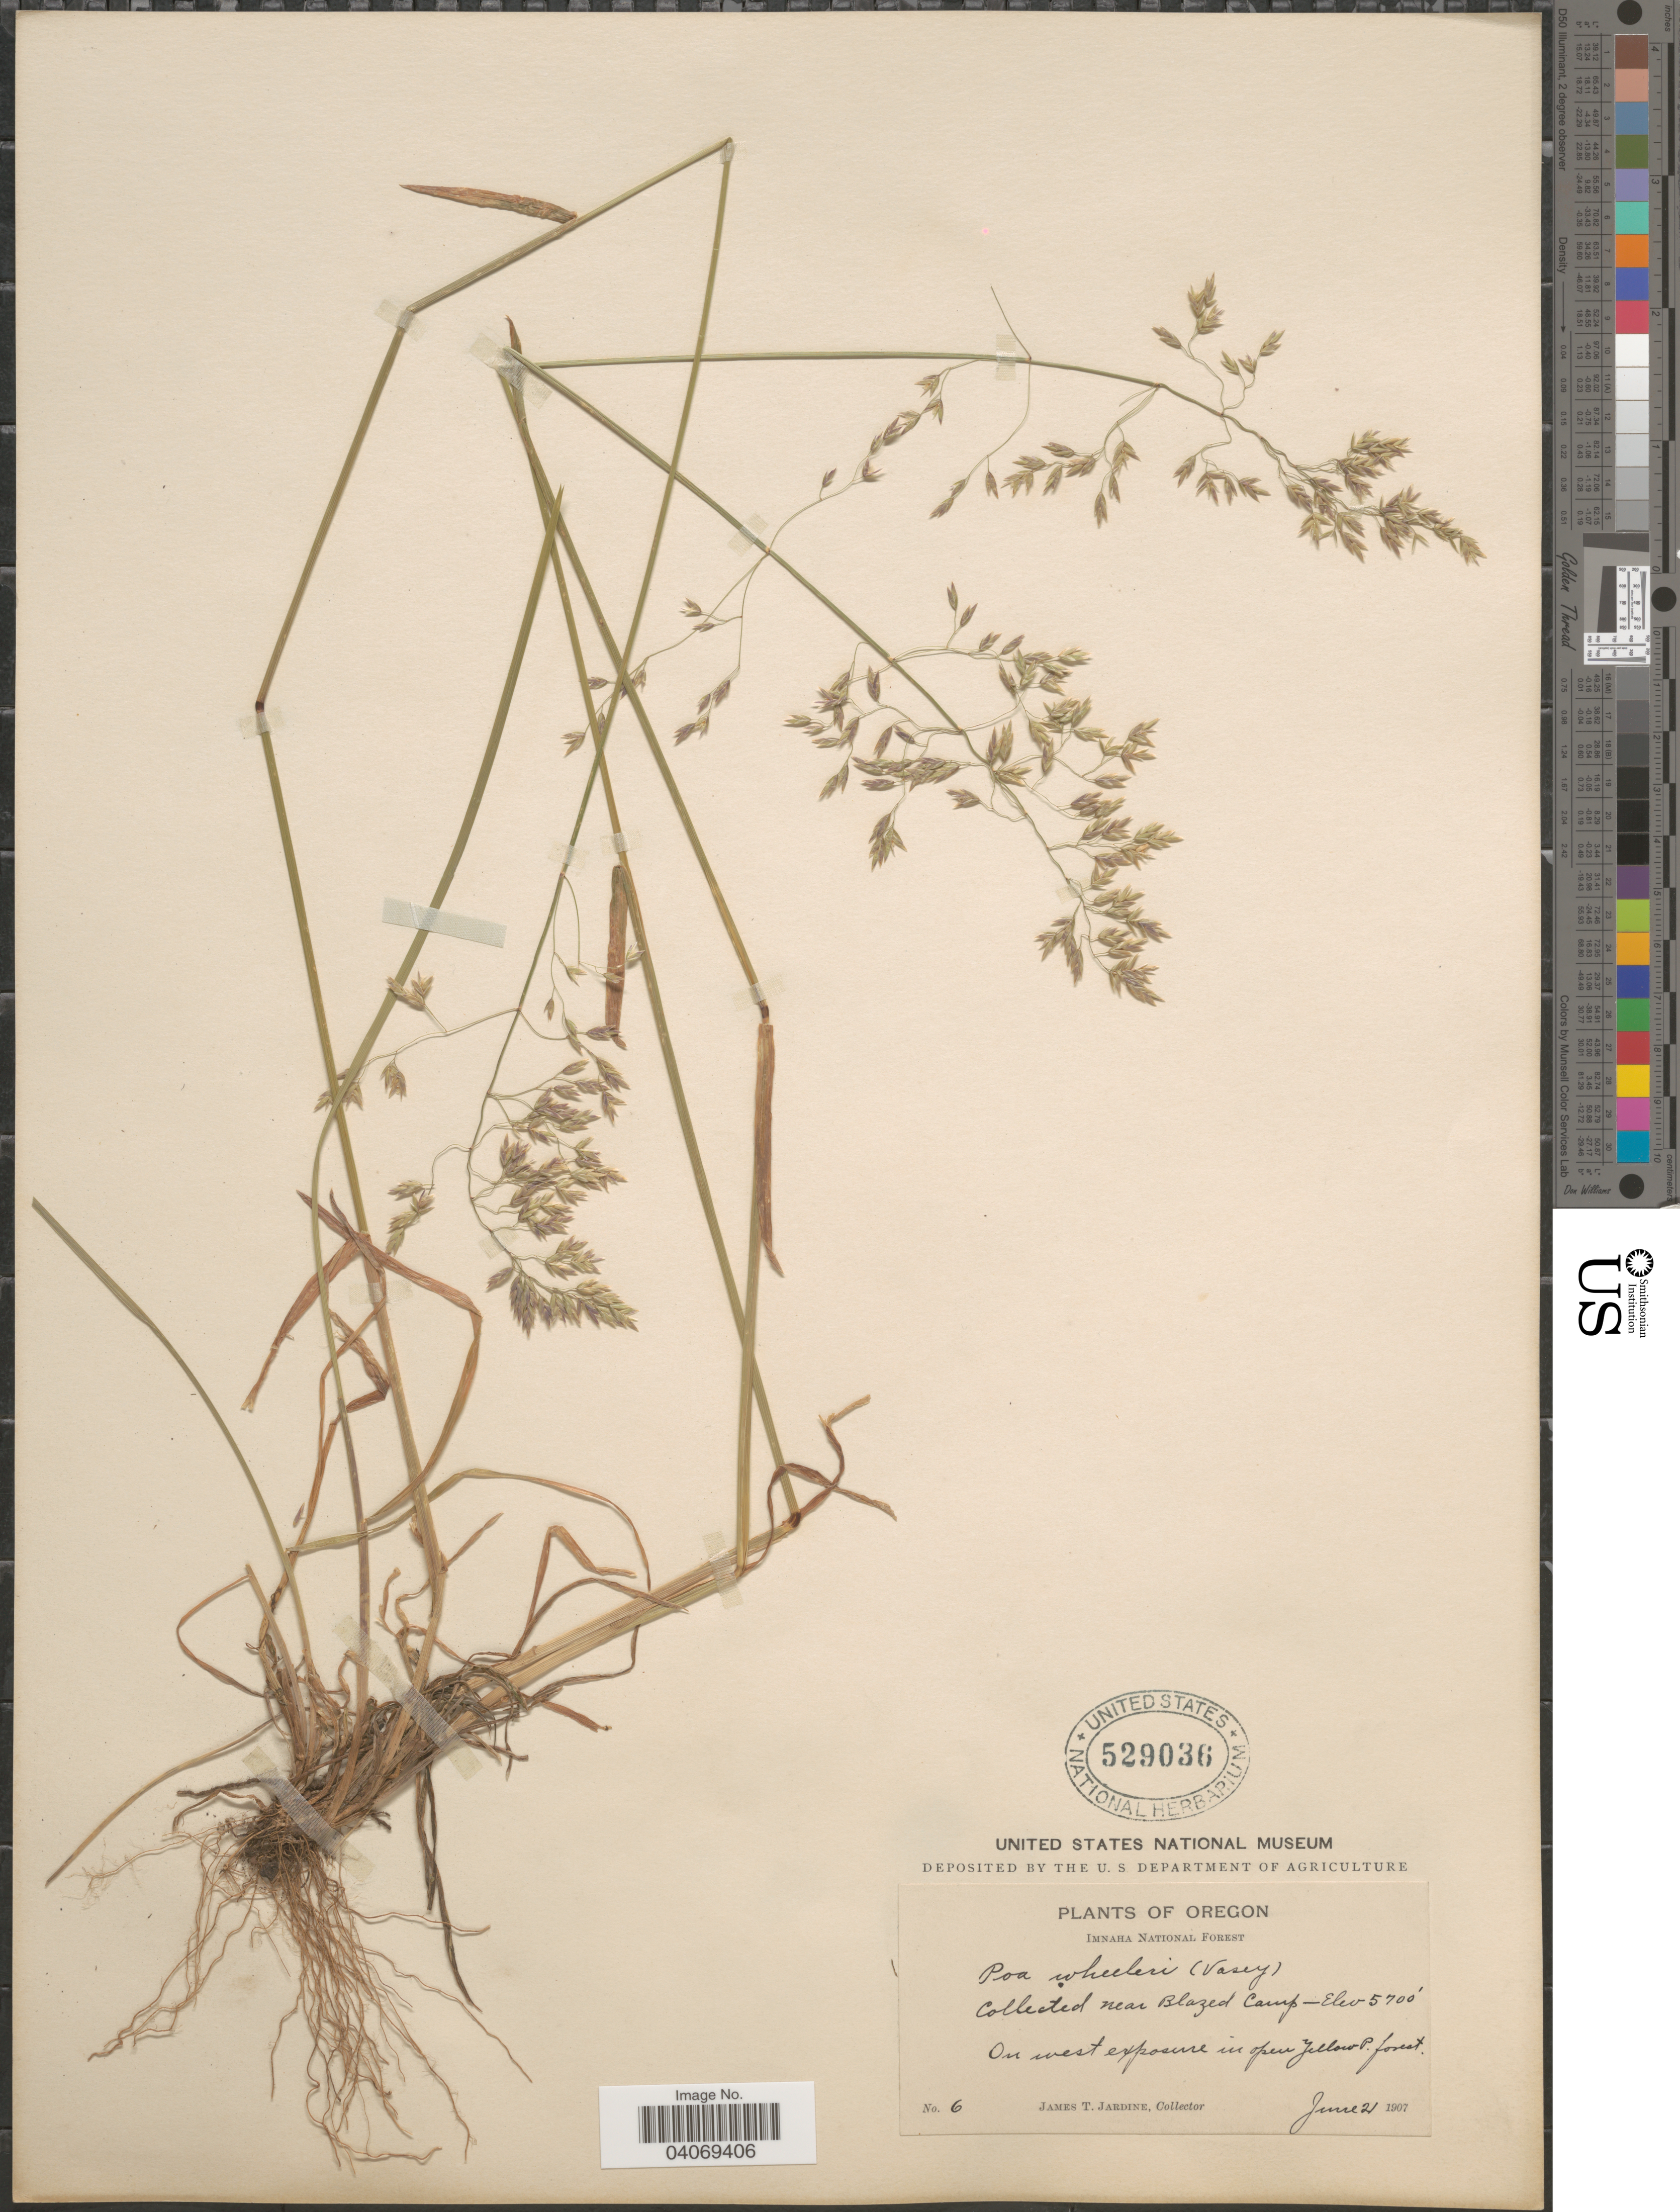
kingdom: Plantae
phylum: Tracheophyta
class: Liliopsida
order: Poales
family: Poaceae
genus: Poa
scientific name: Poa wheeleri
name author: Vasey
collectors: J. T. Jardine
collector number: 6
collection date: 1907-06-21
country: United States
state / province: Oregon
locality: Imnaha National Forest. Collected near Blazed Camp. On west exposure in open Yellow P. forest.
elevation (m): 1737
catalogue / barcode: US 529036